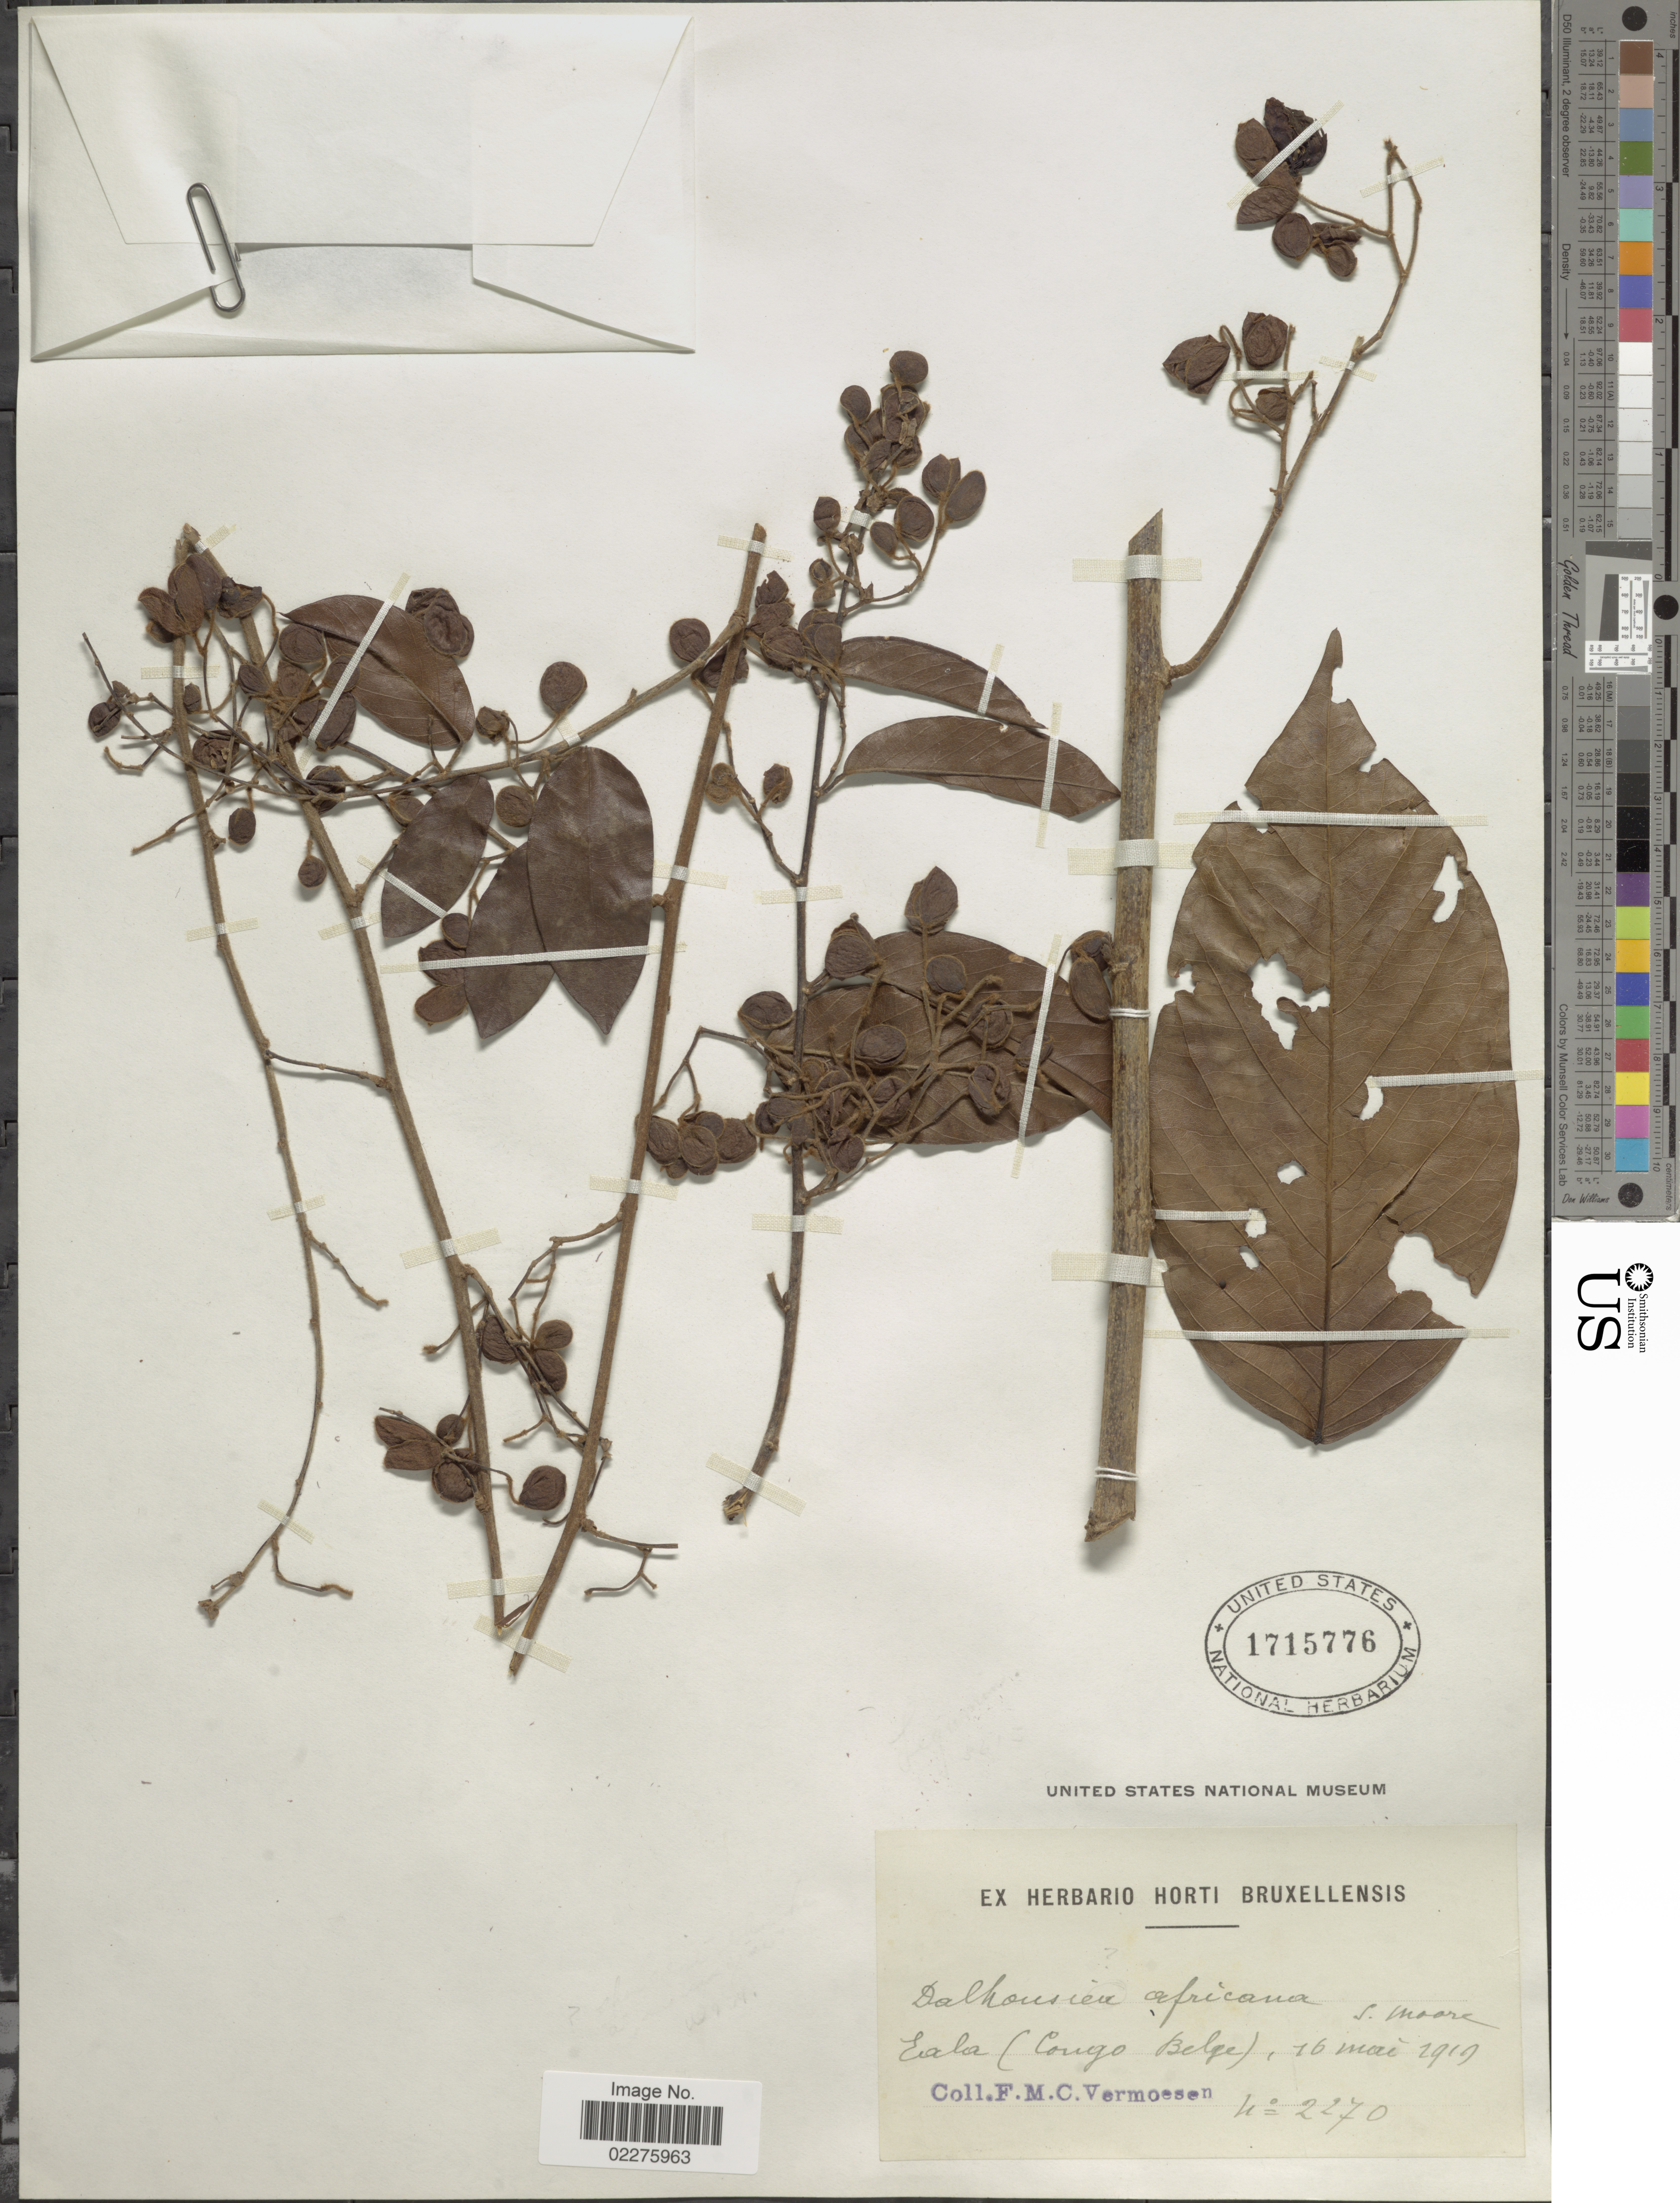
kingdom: Plantae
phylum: Tracheophyta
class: Magnoliopsida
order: Fabales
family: Fabaceae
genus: Dalhousiea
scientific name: Dalhousiea africana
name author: S. Moore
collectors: C. Vermoesen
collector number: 2270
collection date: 1919-05-16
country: Congo, Democratic Republic of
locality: Eala (Congo Belge)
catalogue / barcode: US 1715776